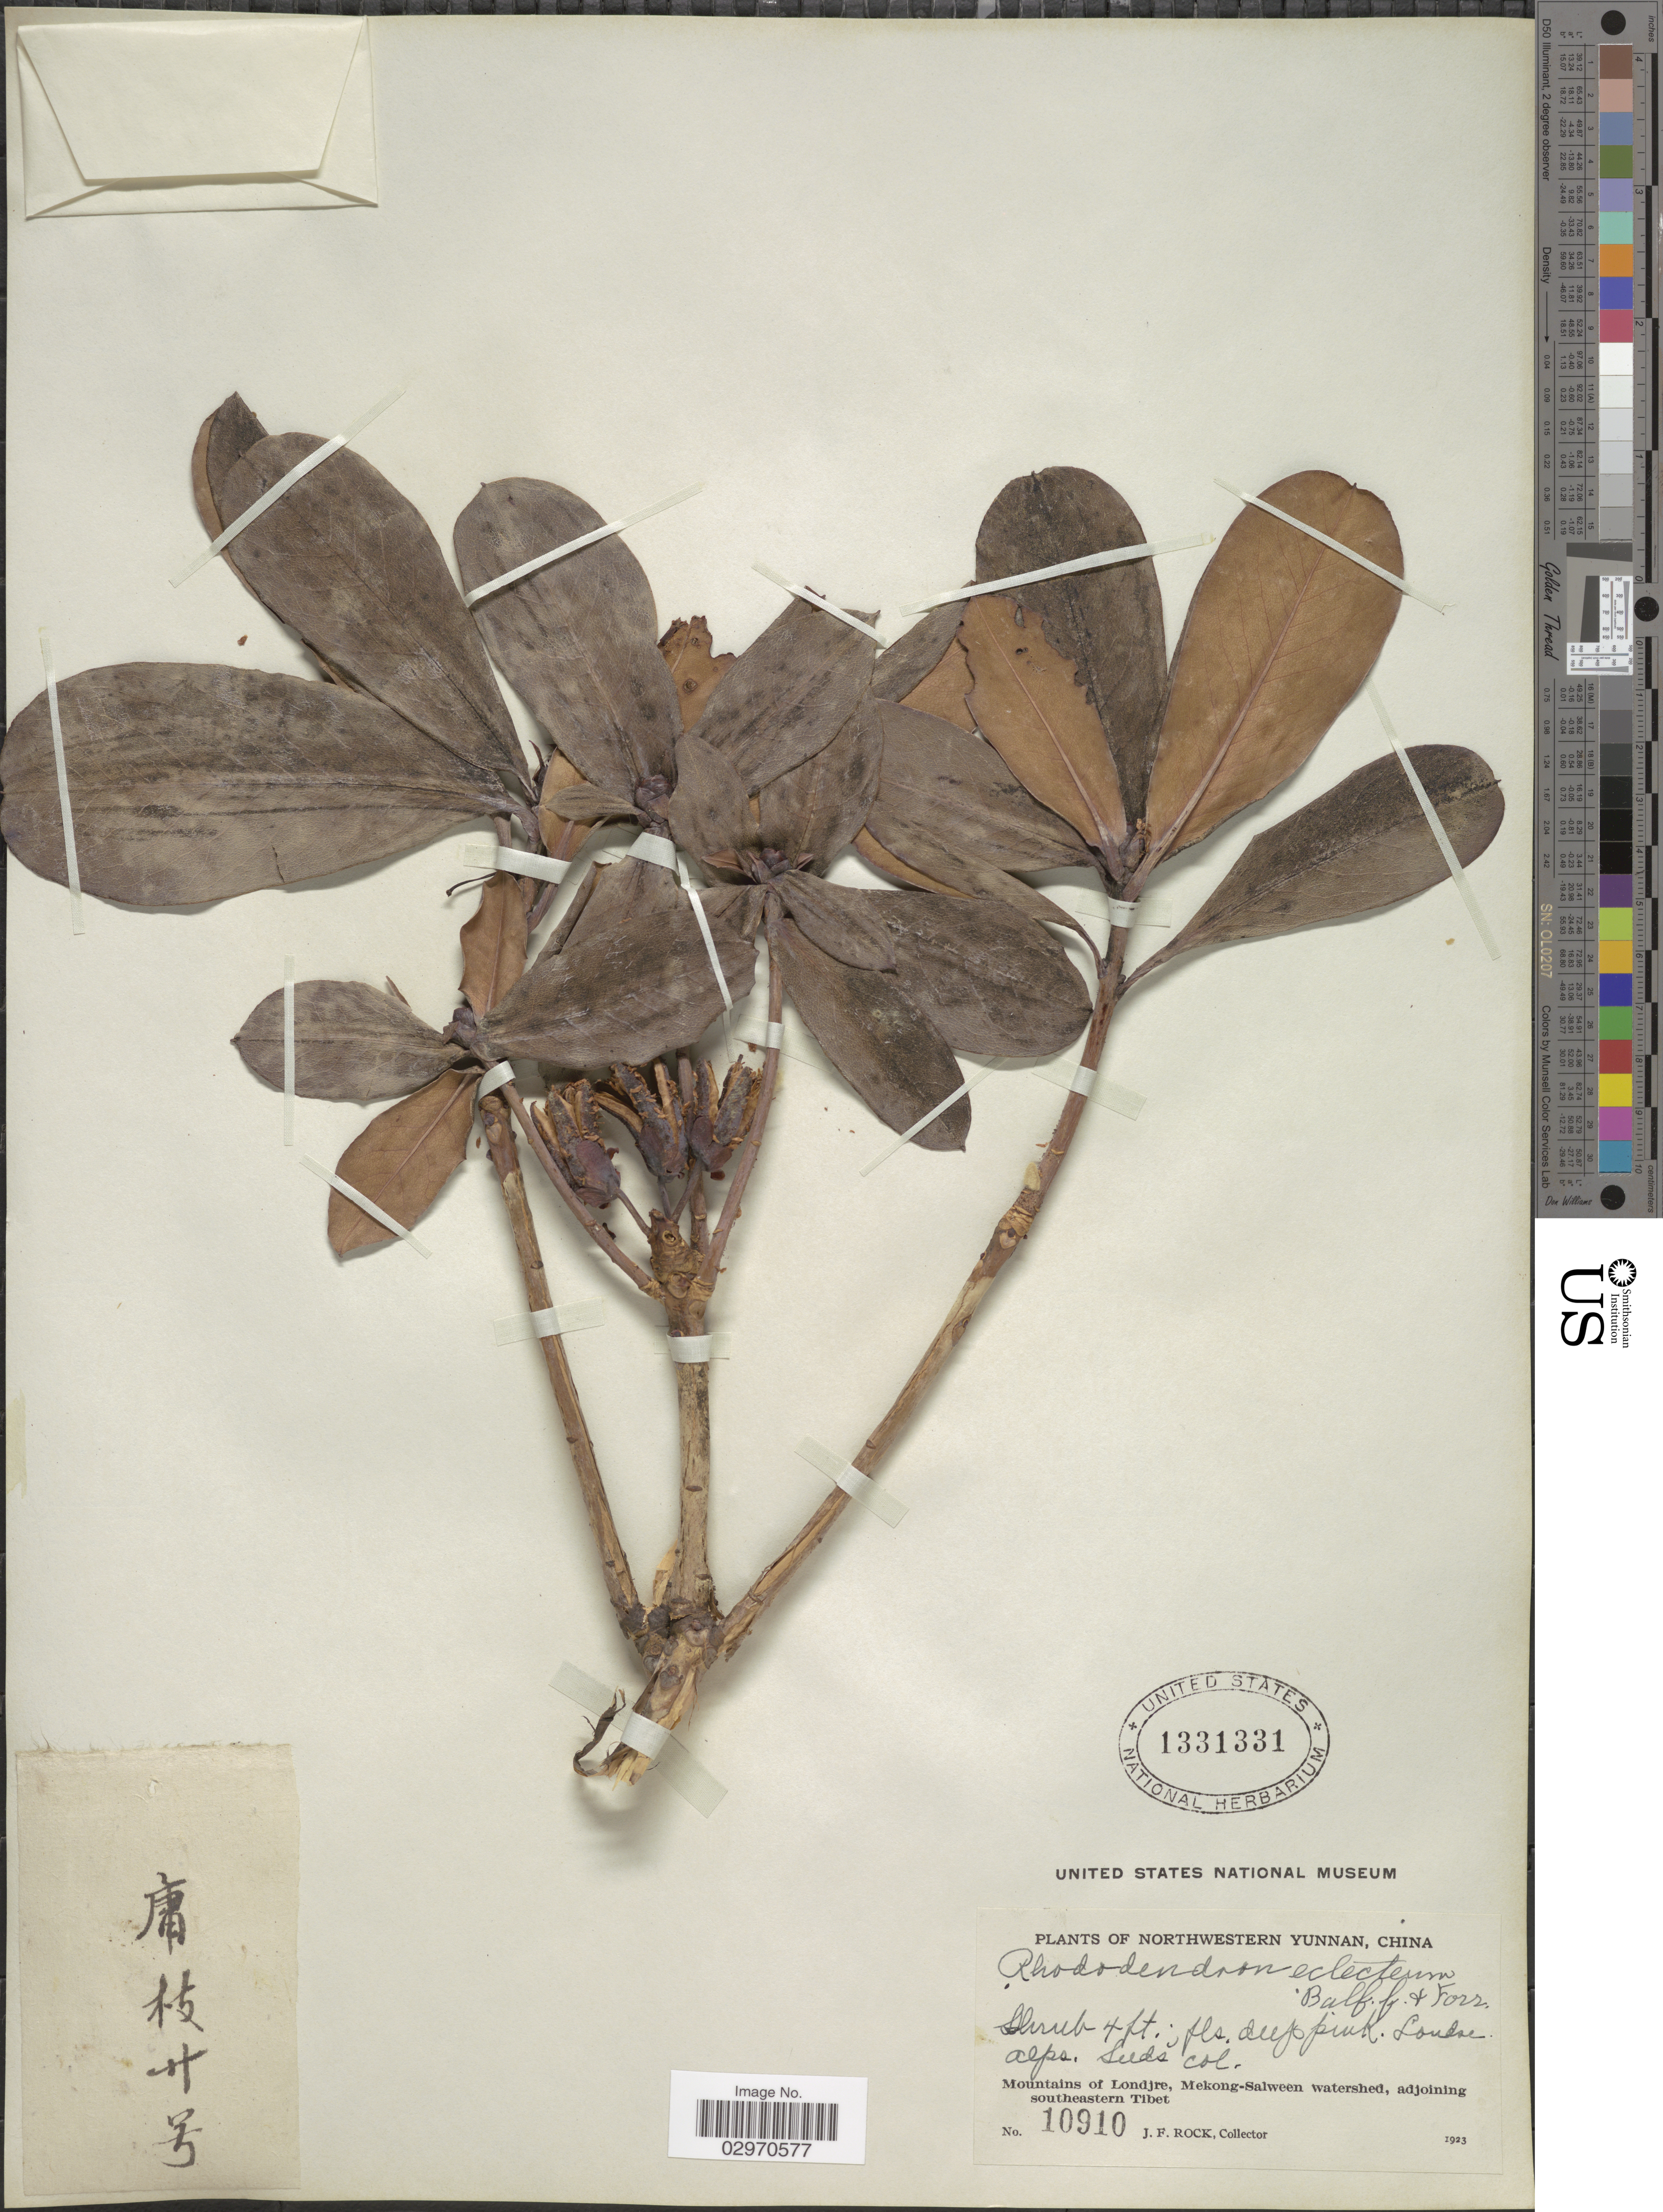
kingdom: Plantae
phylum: Tracheophyta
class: Magnoliopsida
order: Ericales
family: Ericaceae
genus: Rhododendron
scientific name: Rhododendron eclecteum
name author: Balf. f. & Forrest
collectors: J. Rock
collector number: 10910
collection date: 1923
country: China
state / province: Yunnan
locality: Northwestern Yunnan. Mountains of Londjre, Mekong-Salween watershed, adjoining southeastern Tibet.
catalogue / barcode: US 1331331